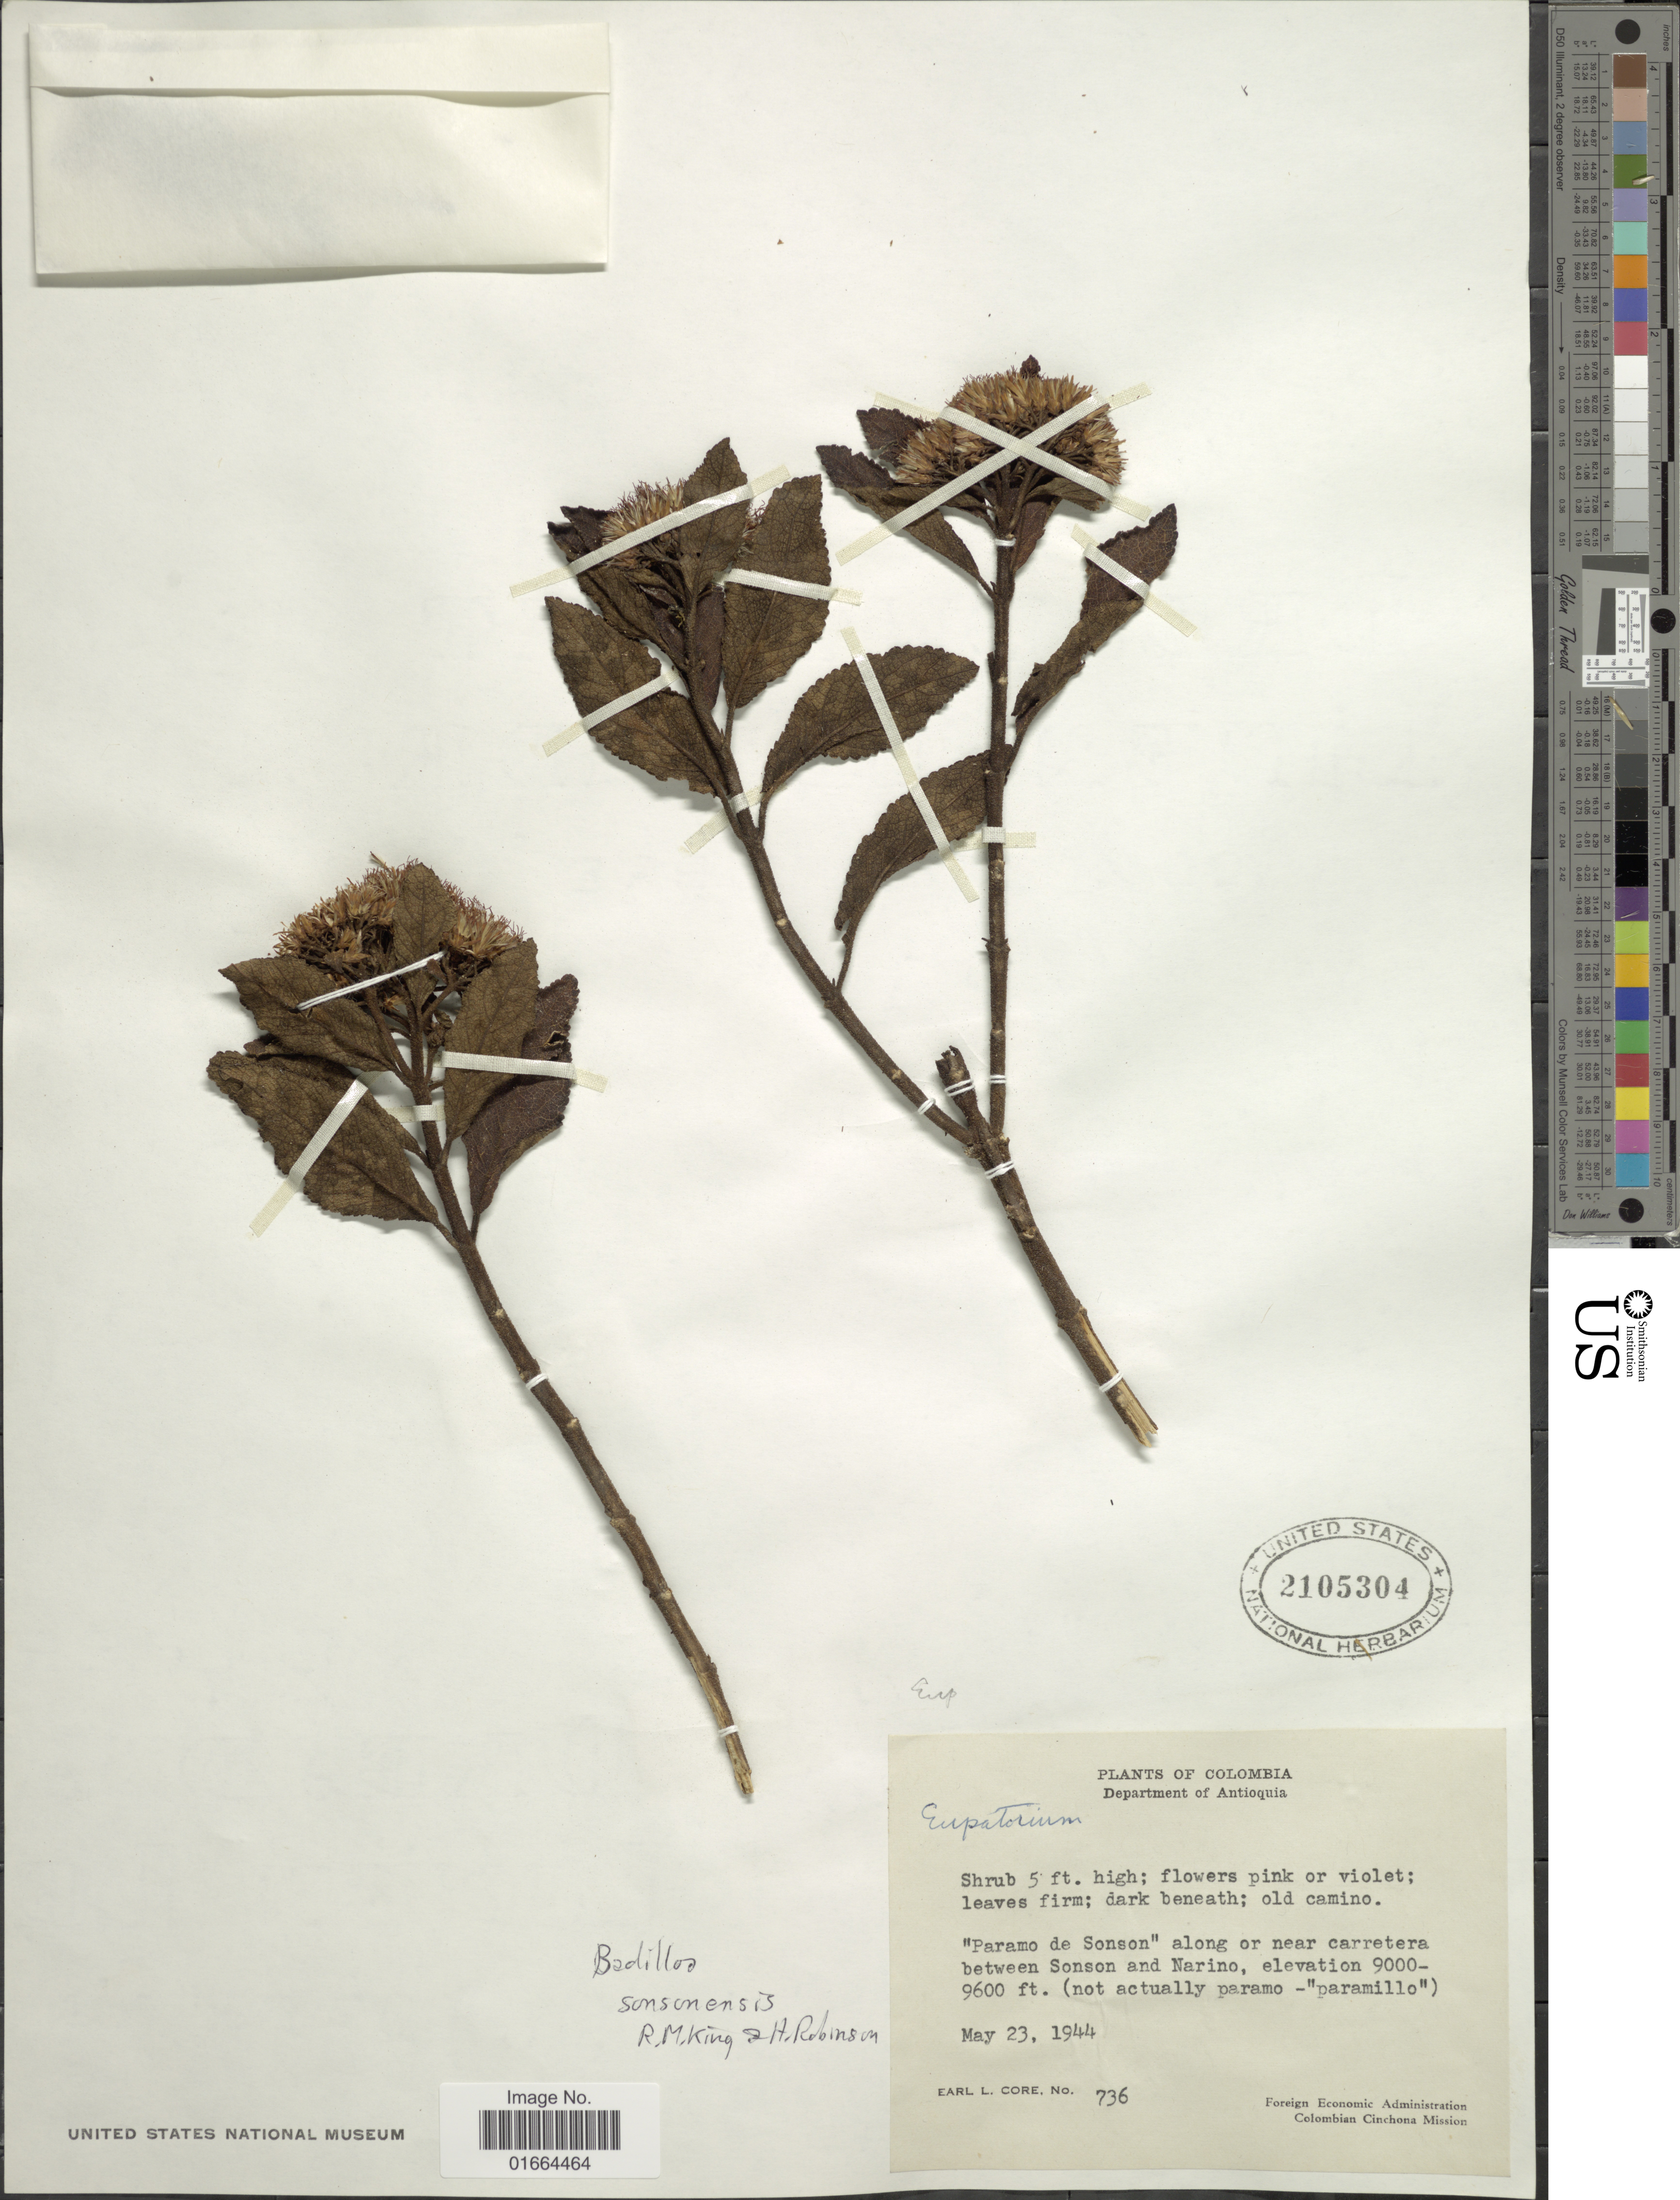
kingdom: Plantae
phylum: Tracheophyta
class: Magnoliopsida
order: Asterales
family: Asteraceae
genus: Badilloa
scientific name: Badilloa sonsonensis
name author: R.M. King & H. Rob.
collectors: E. L. Core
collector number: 736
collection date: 1944-05-23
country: Colombia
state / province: Antioquia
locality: Department of Antioquia, "Paramo de Sonson" along or near carretera between Sonson and Narino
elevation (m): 9000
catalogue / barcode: US 2105304